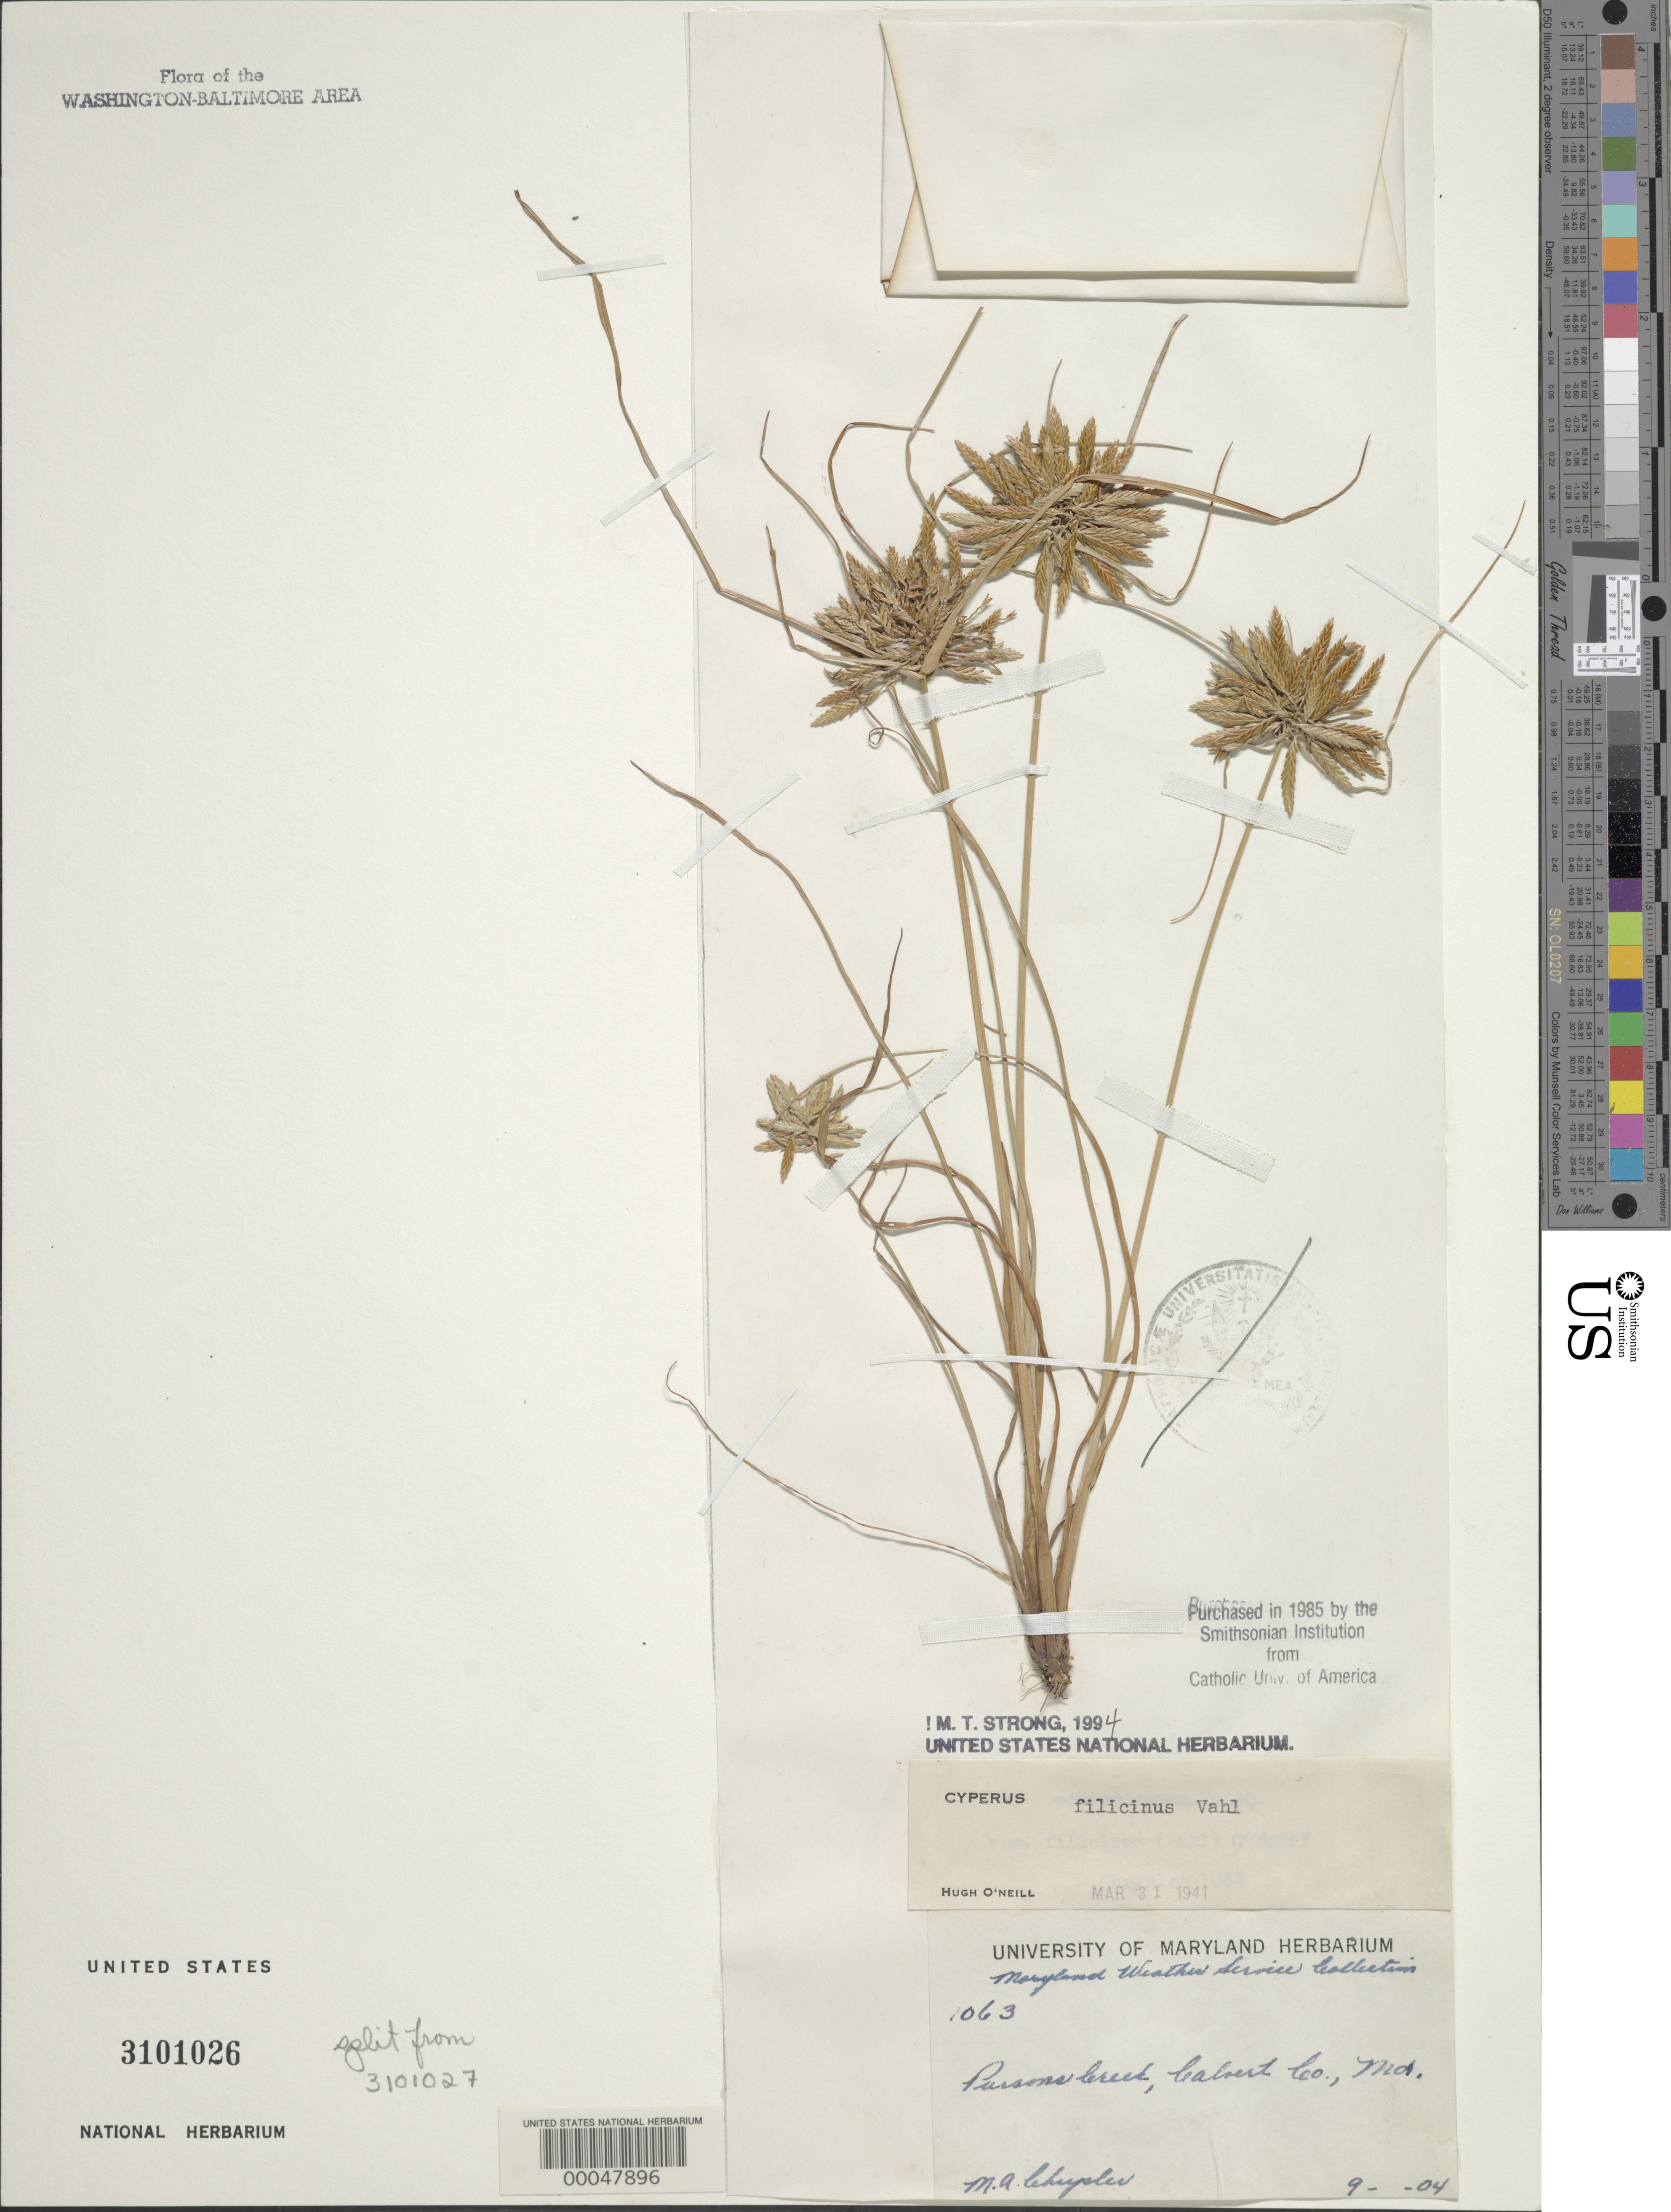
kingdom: Plantae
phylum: Tracheophyta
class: Liliopsida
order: Poales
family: Cyperaceae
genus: Cyperus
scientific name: Cyperus filicinus Vahl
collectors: M. A. Chrysler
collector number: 1063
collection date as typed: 09 -- 1904 or -- Sep 1904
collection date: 1904 or 1904-09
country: United States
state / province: Maryland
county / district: Dorchester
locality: Parsons creek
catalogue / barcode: US 3101026